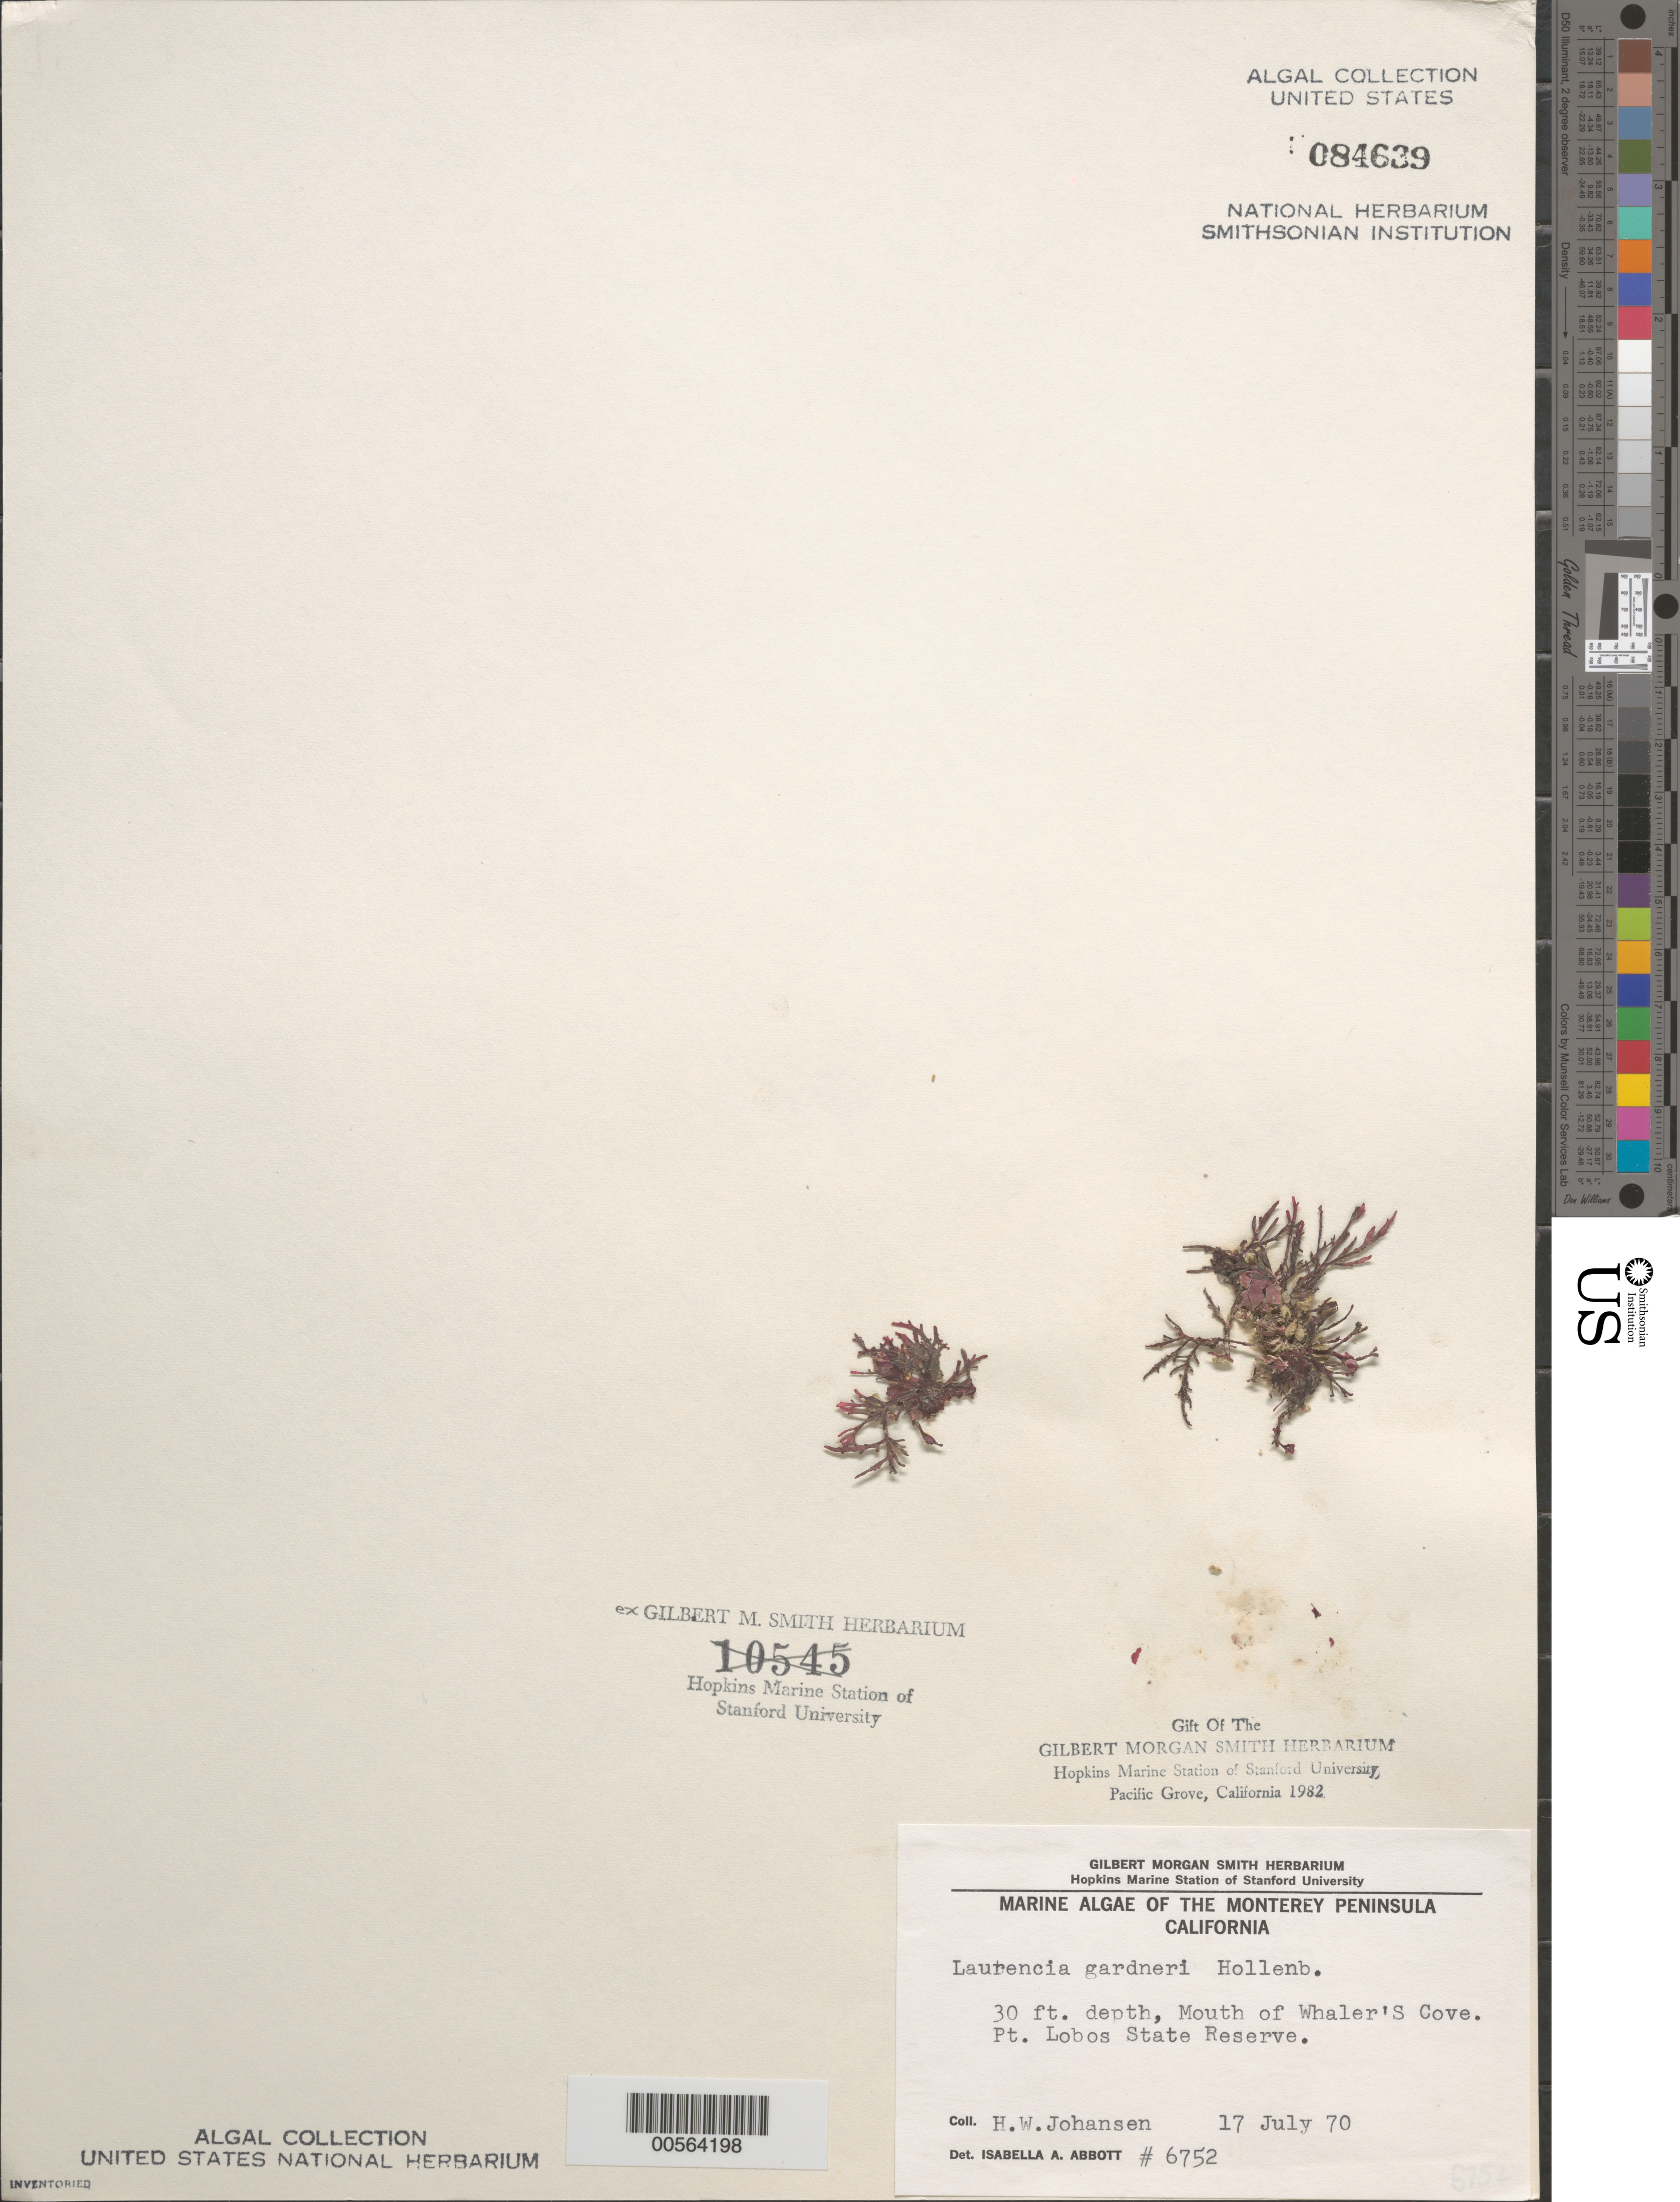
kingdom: Plantae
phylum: Rhodophyta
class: Florideophyceae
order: Ceramiales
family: Rhodomelaceae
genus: Laurencia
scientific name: Laurencia gardneri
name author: Hollenb. in G.M. Sm. & Hollenb.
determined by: Abbott, Isabella A.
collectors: H. Johansen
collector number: IAA 6752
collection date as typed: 17 Jul 1970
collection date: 1970-07-17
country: United States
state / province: California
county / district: Monterey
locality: Whaler's Cove mouth, Point Lobos State Reserve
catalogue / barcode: US 84639